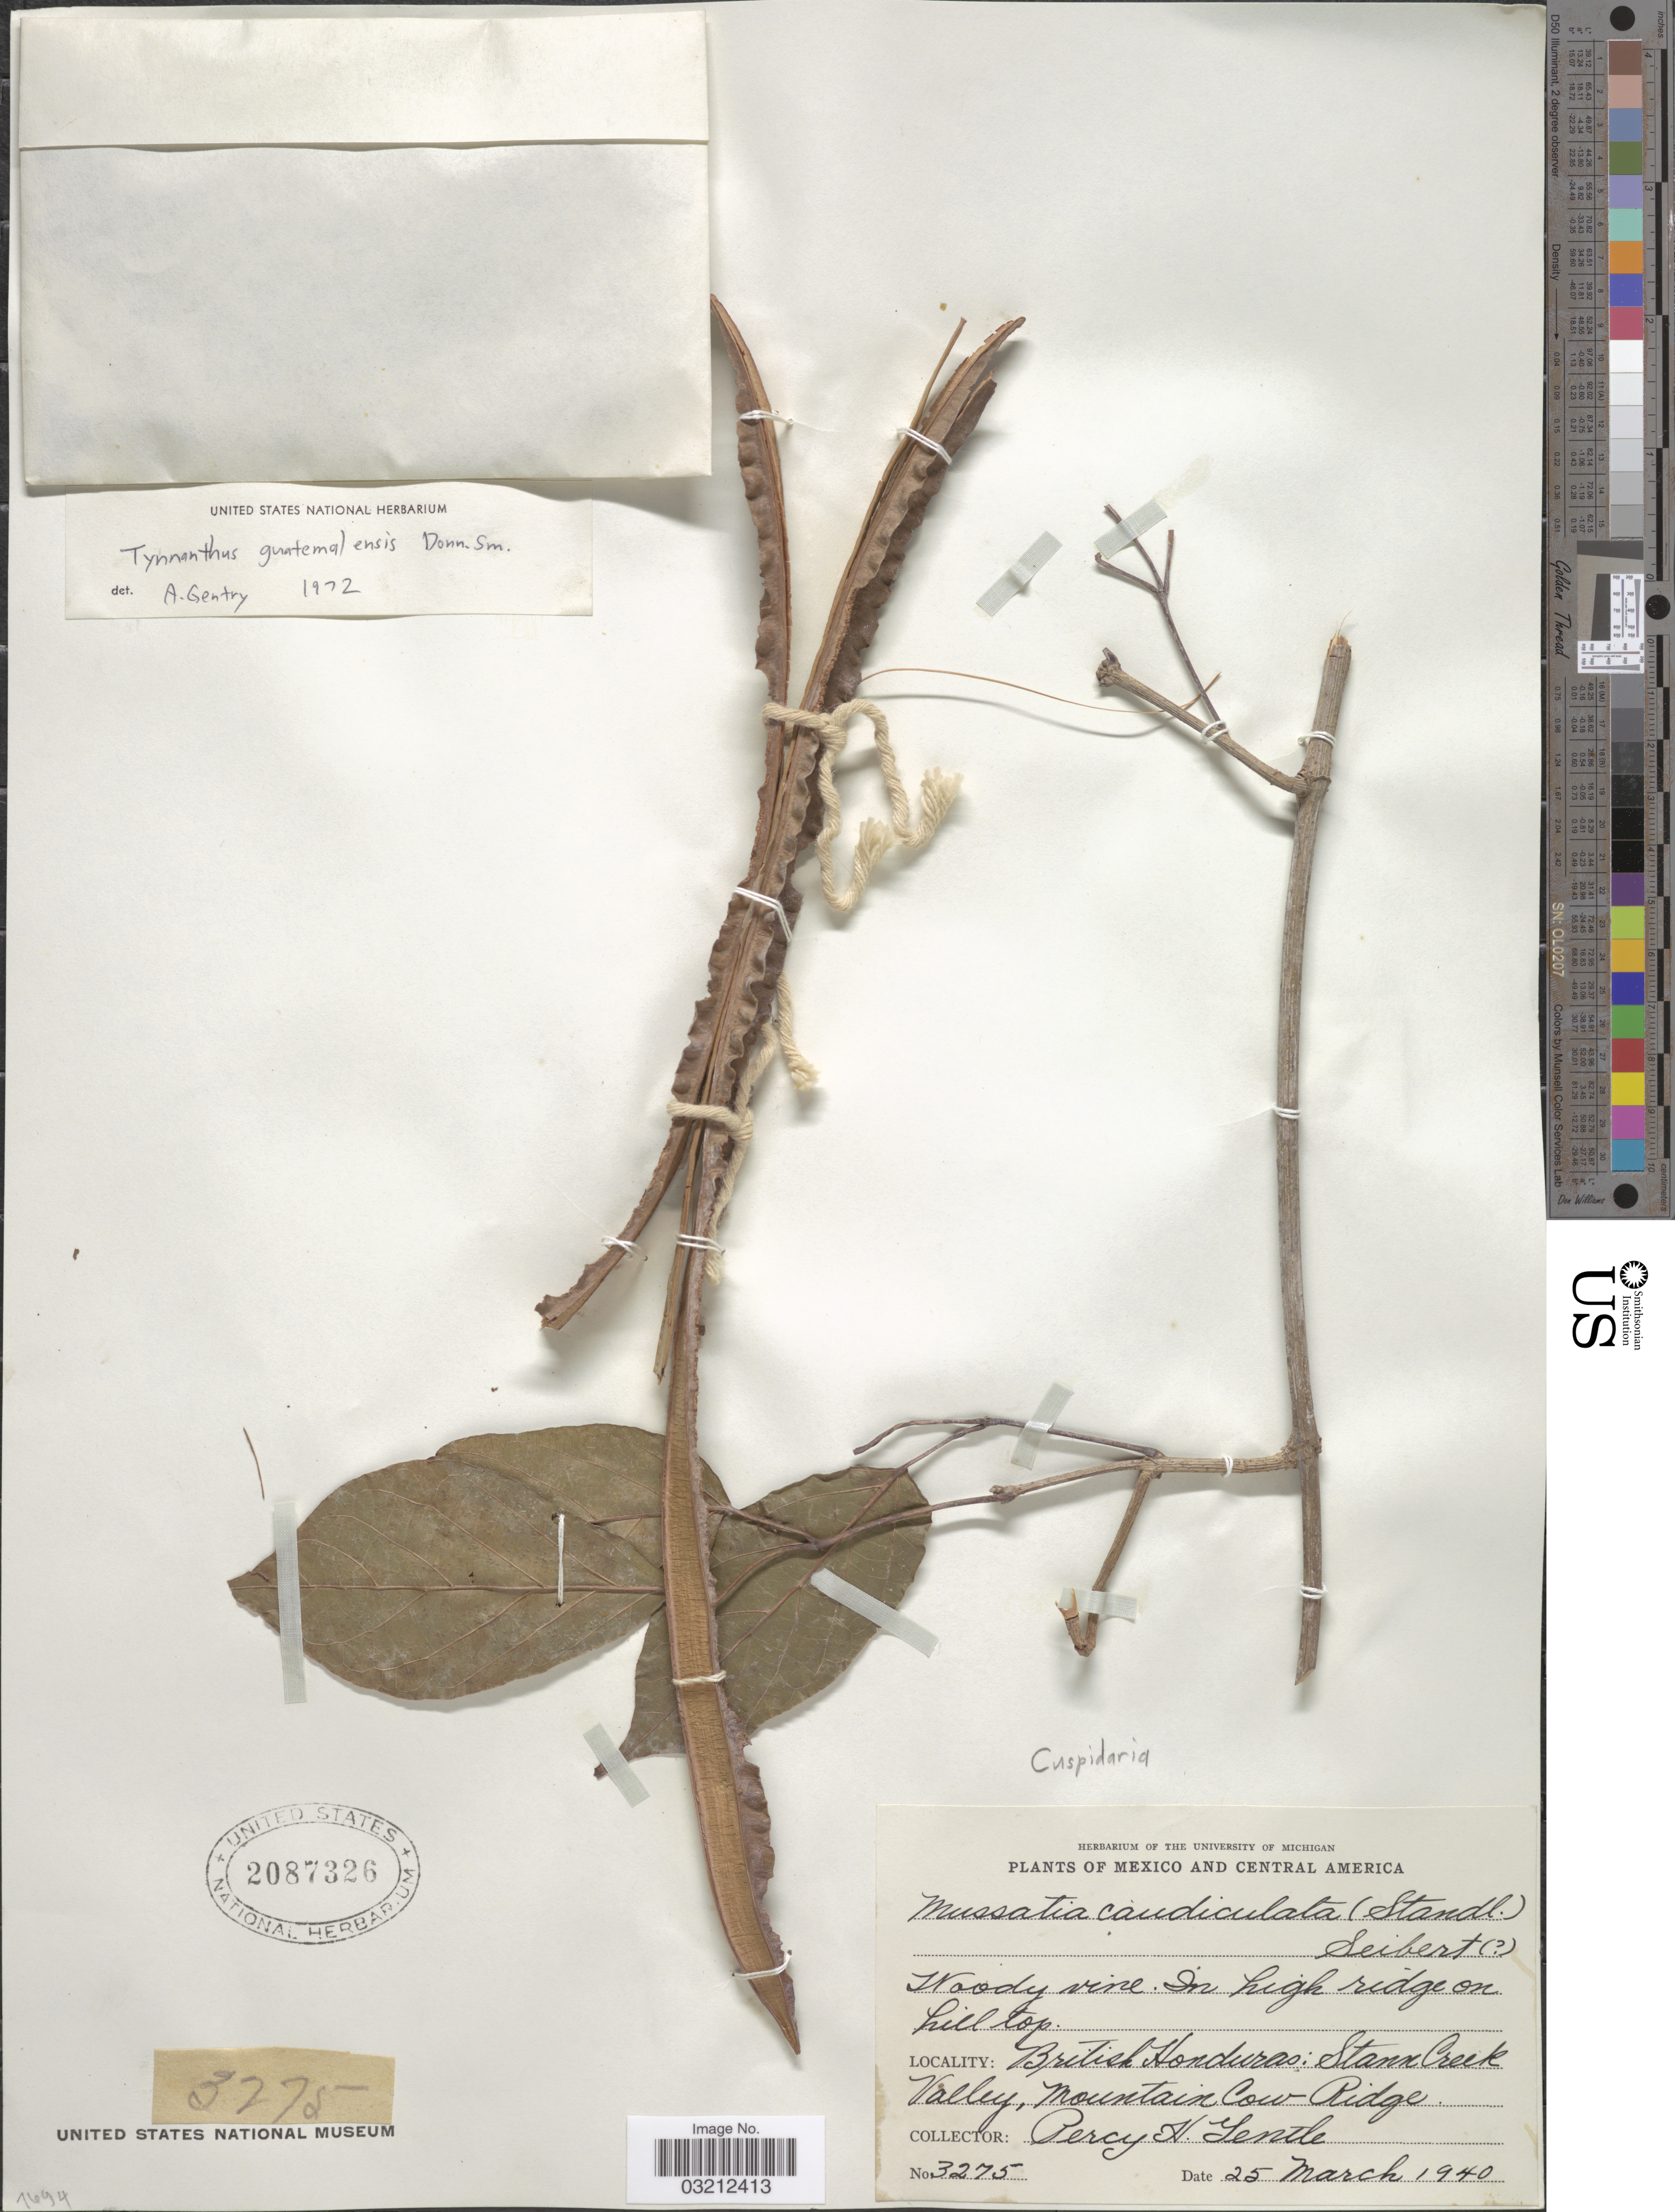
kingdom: Plantae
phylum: Tracheophyta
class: Magnoliopsida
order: Lamiales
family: Bignoniaceae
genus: Tynanthus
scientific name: Tynanthus guatemalensis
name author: Donn. Sm.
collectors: P. H. Gentle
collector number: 3275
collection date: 1940-03-25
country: Belize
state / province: Stann Creek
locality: British Honduras: Stann Creek Valley, Mountain Cow-Ridge.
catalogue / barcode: US 2087326